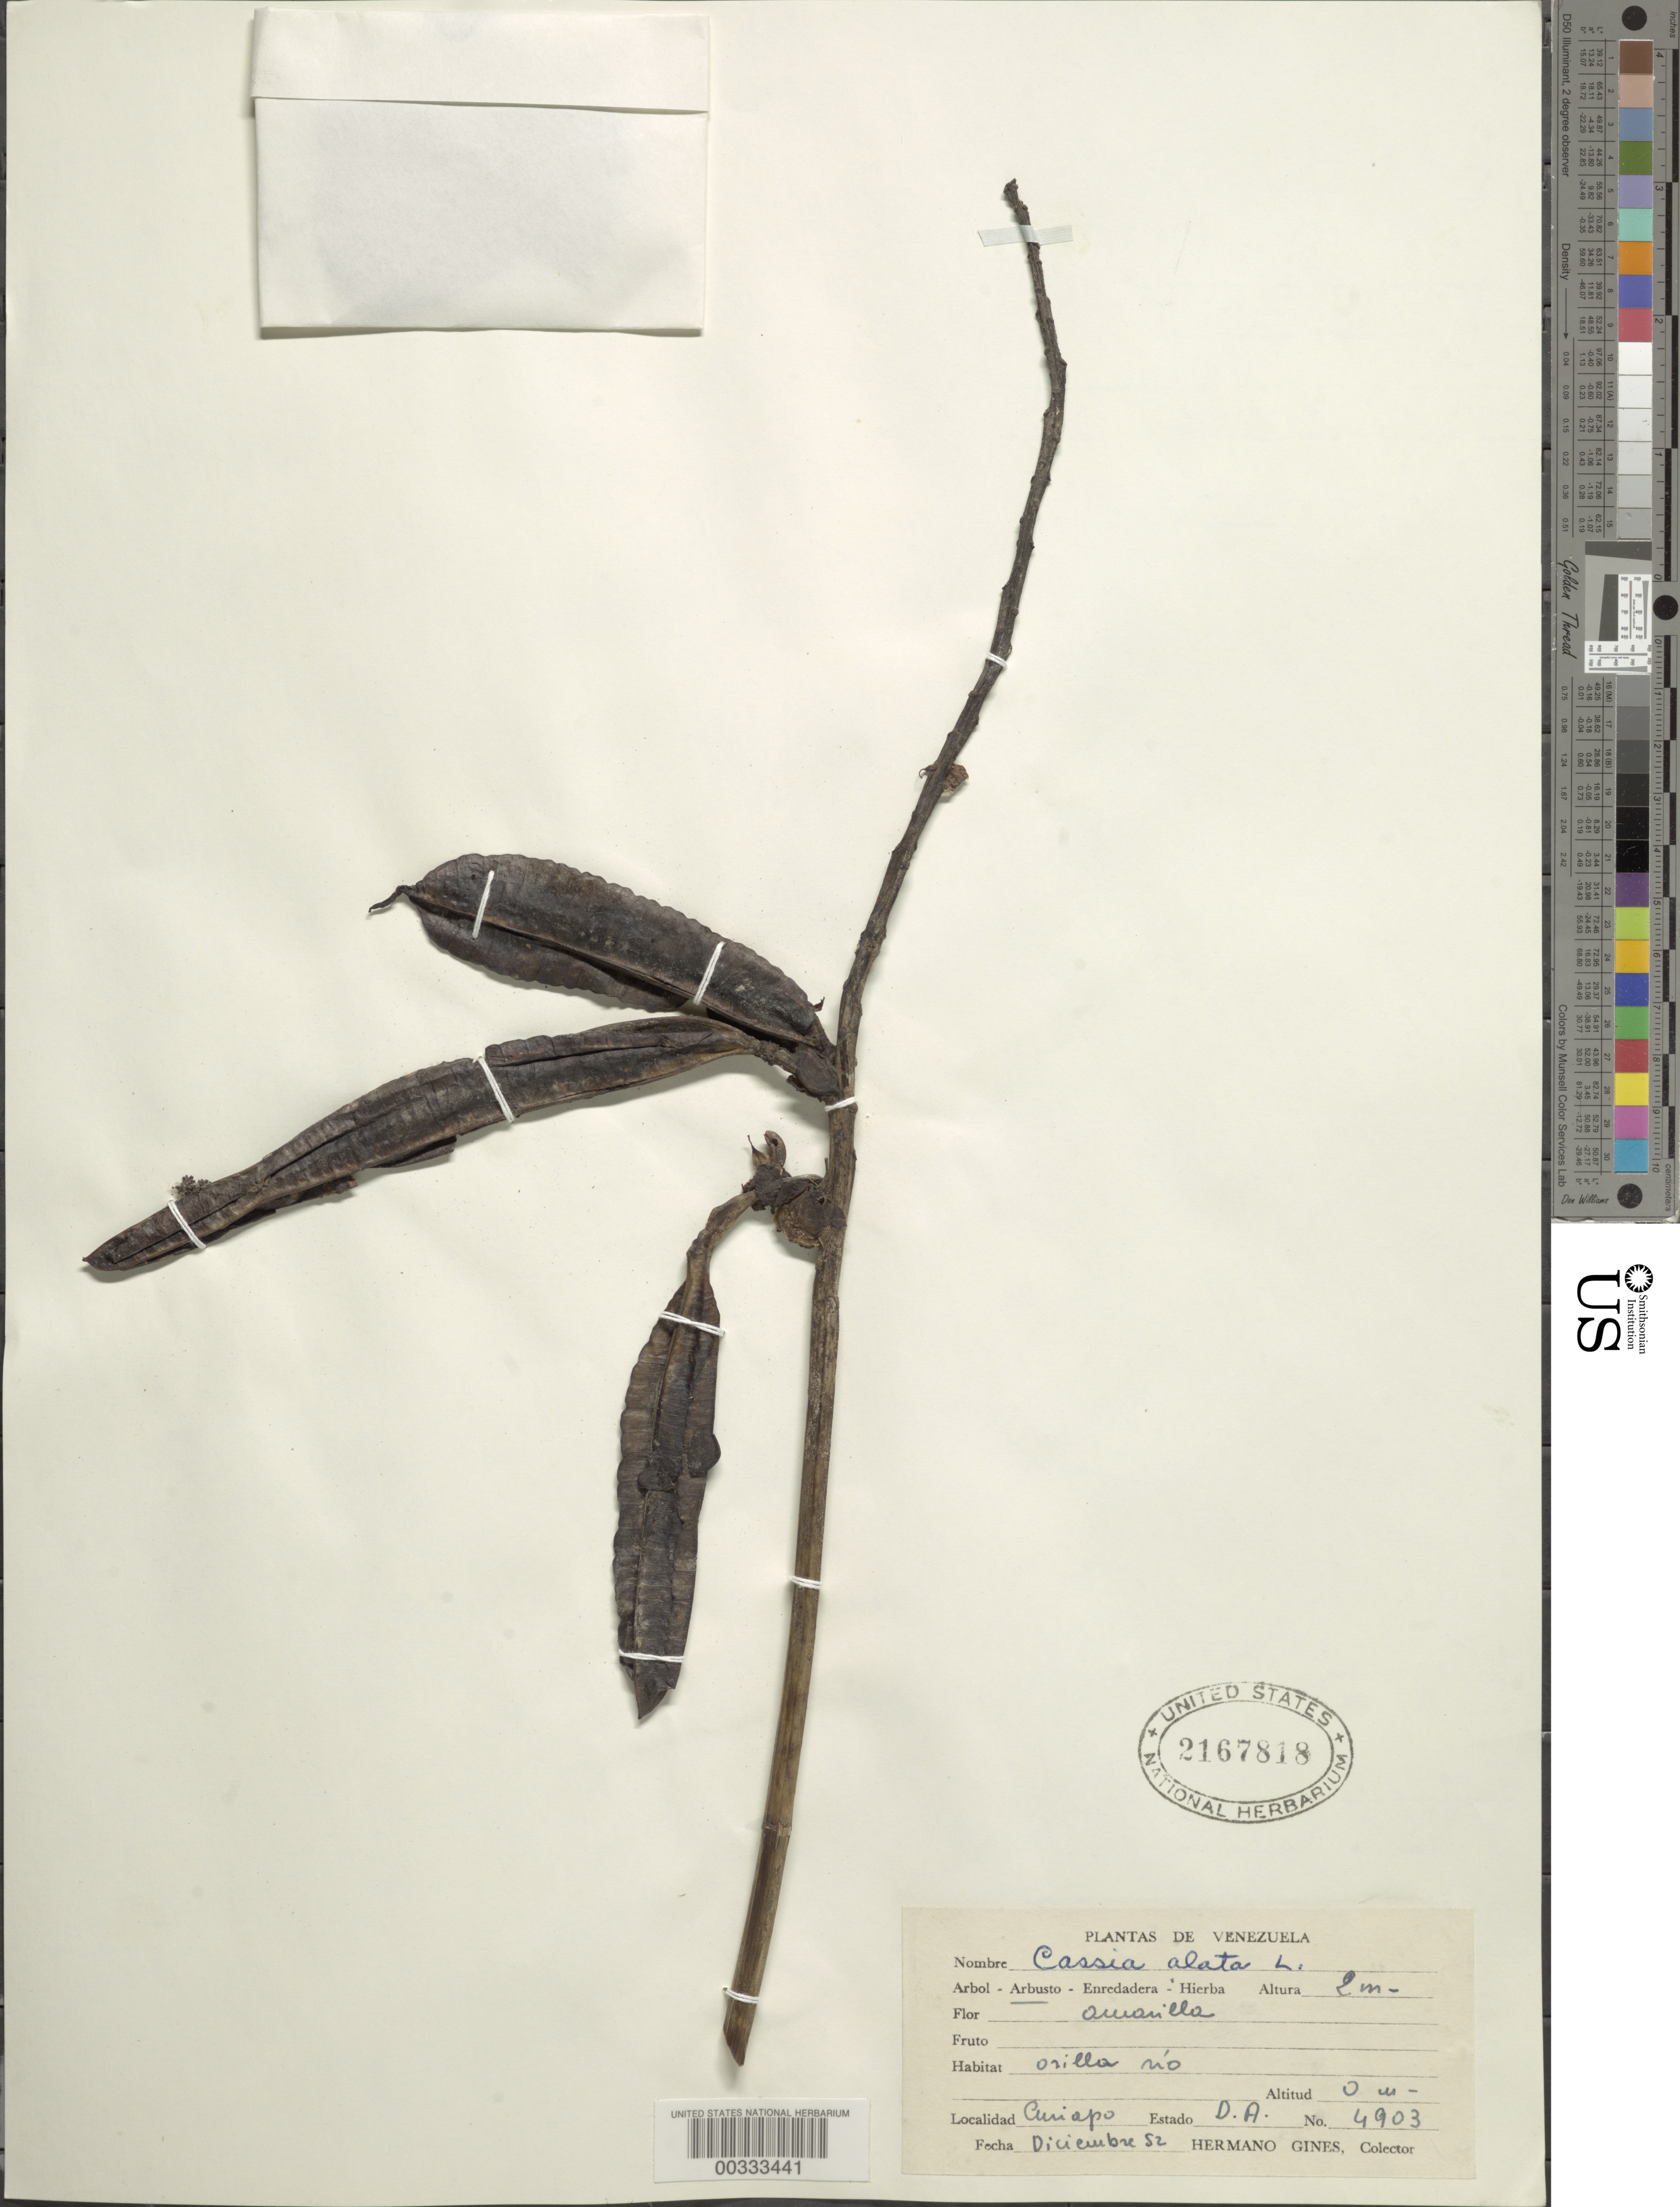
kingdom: Plantae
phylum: Tracheophyta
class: Magnoliopsida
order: Fabales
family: Fabaceae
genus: Senna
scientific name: Senna alata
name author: (L.) Roxb.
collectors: Bro. Gines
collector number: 4903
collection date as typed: Dec 1952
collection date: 1952-12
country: Venezuela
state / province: Delta Amacuro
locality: Curiapo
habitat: River bank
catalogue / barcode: US 2167818